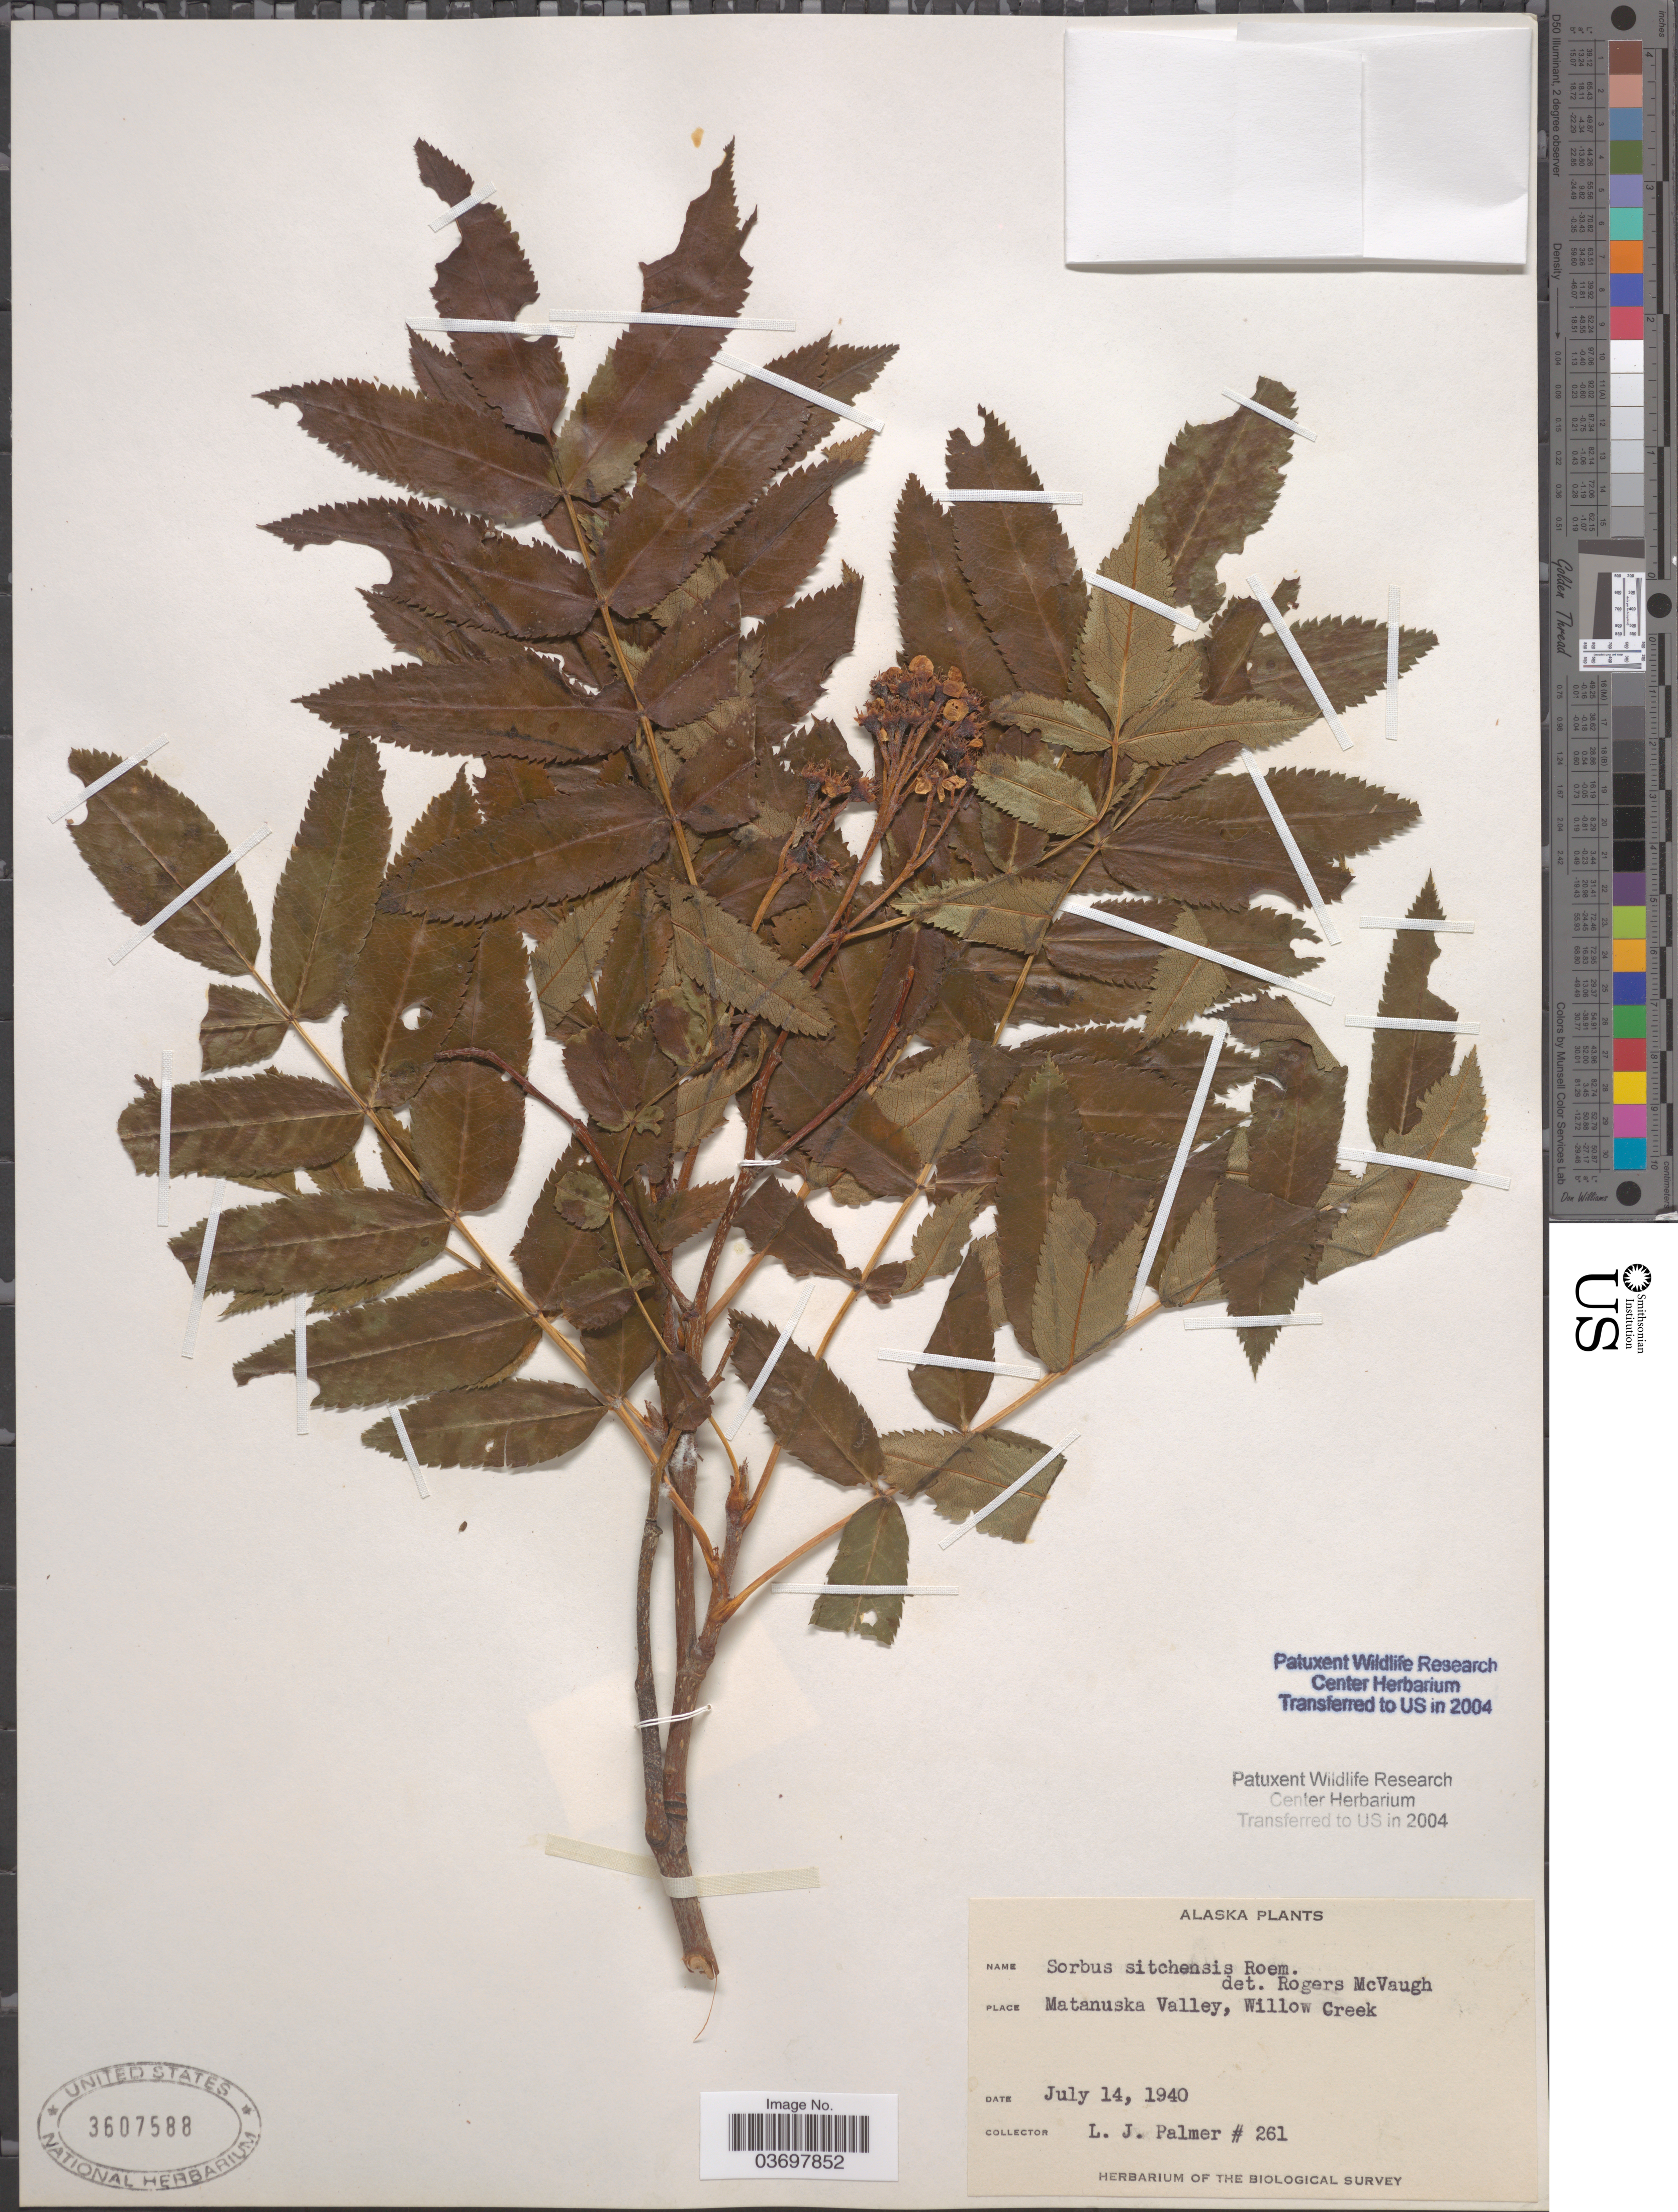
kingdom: Plantae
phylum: Tracheophyta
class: Magnoliopsida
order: Rosales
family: Rosaceae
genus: Sorbus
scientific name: Sorbus sitchensis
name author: M. Roem.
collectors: L. J. Palmer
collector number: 261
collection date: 1940-07-14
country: United States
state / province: Alaska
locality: Matanuska Valley, Willow Creek.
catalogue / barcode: US 3607588